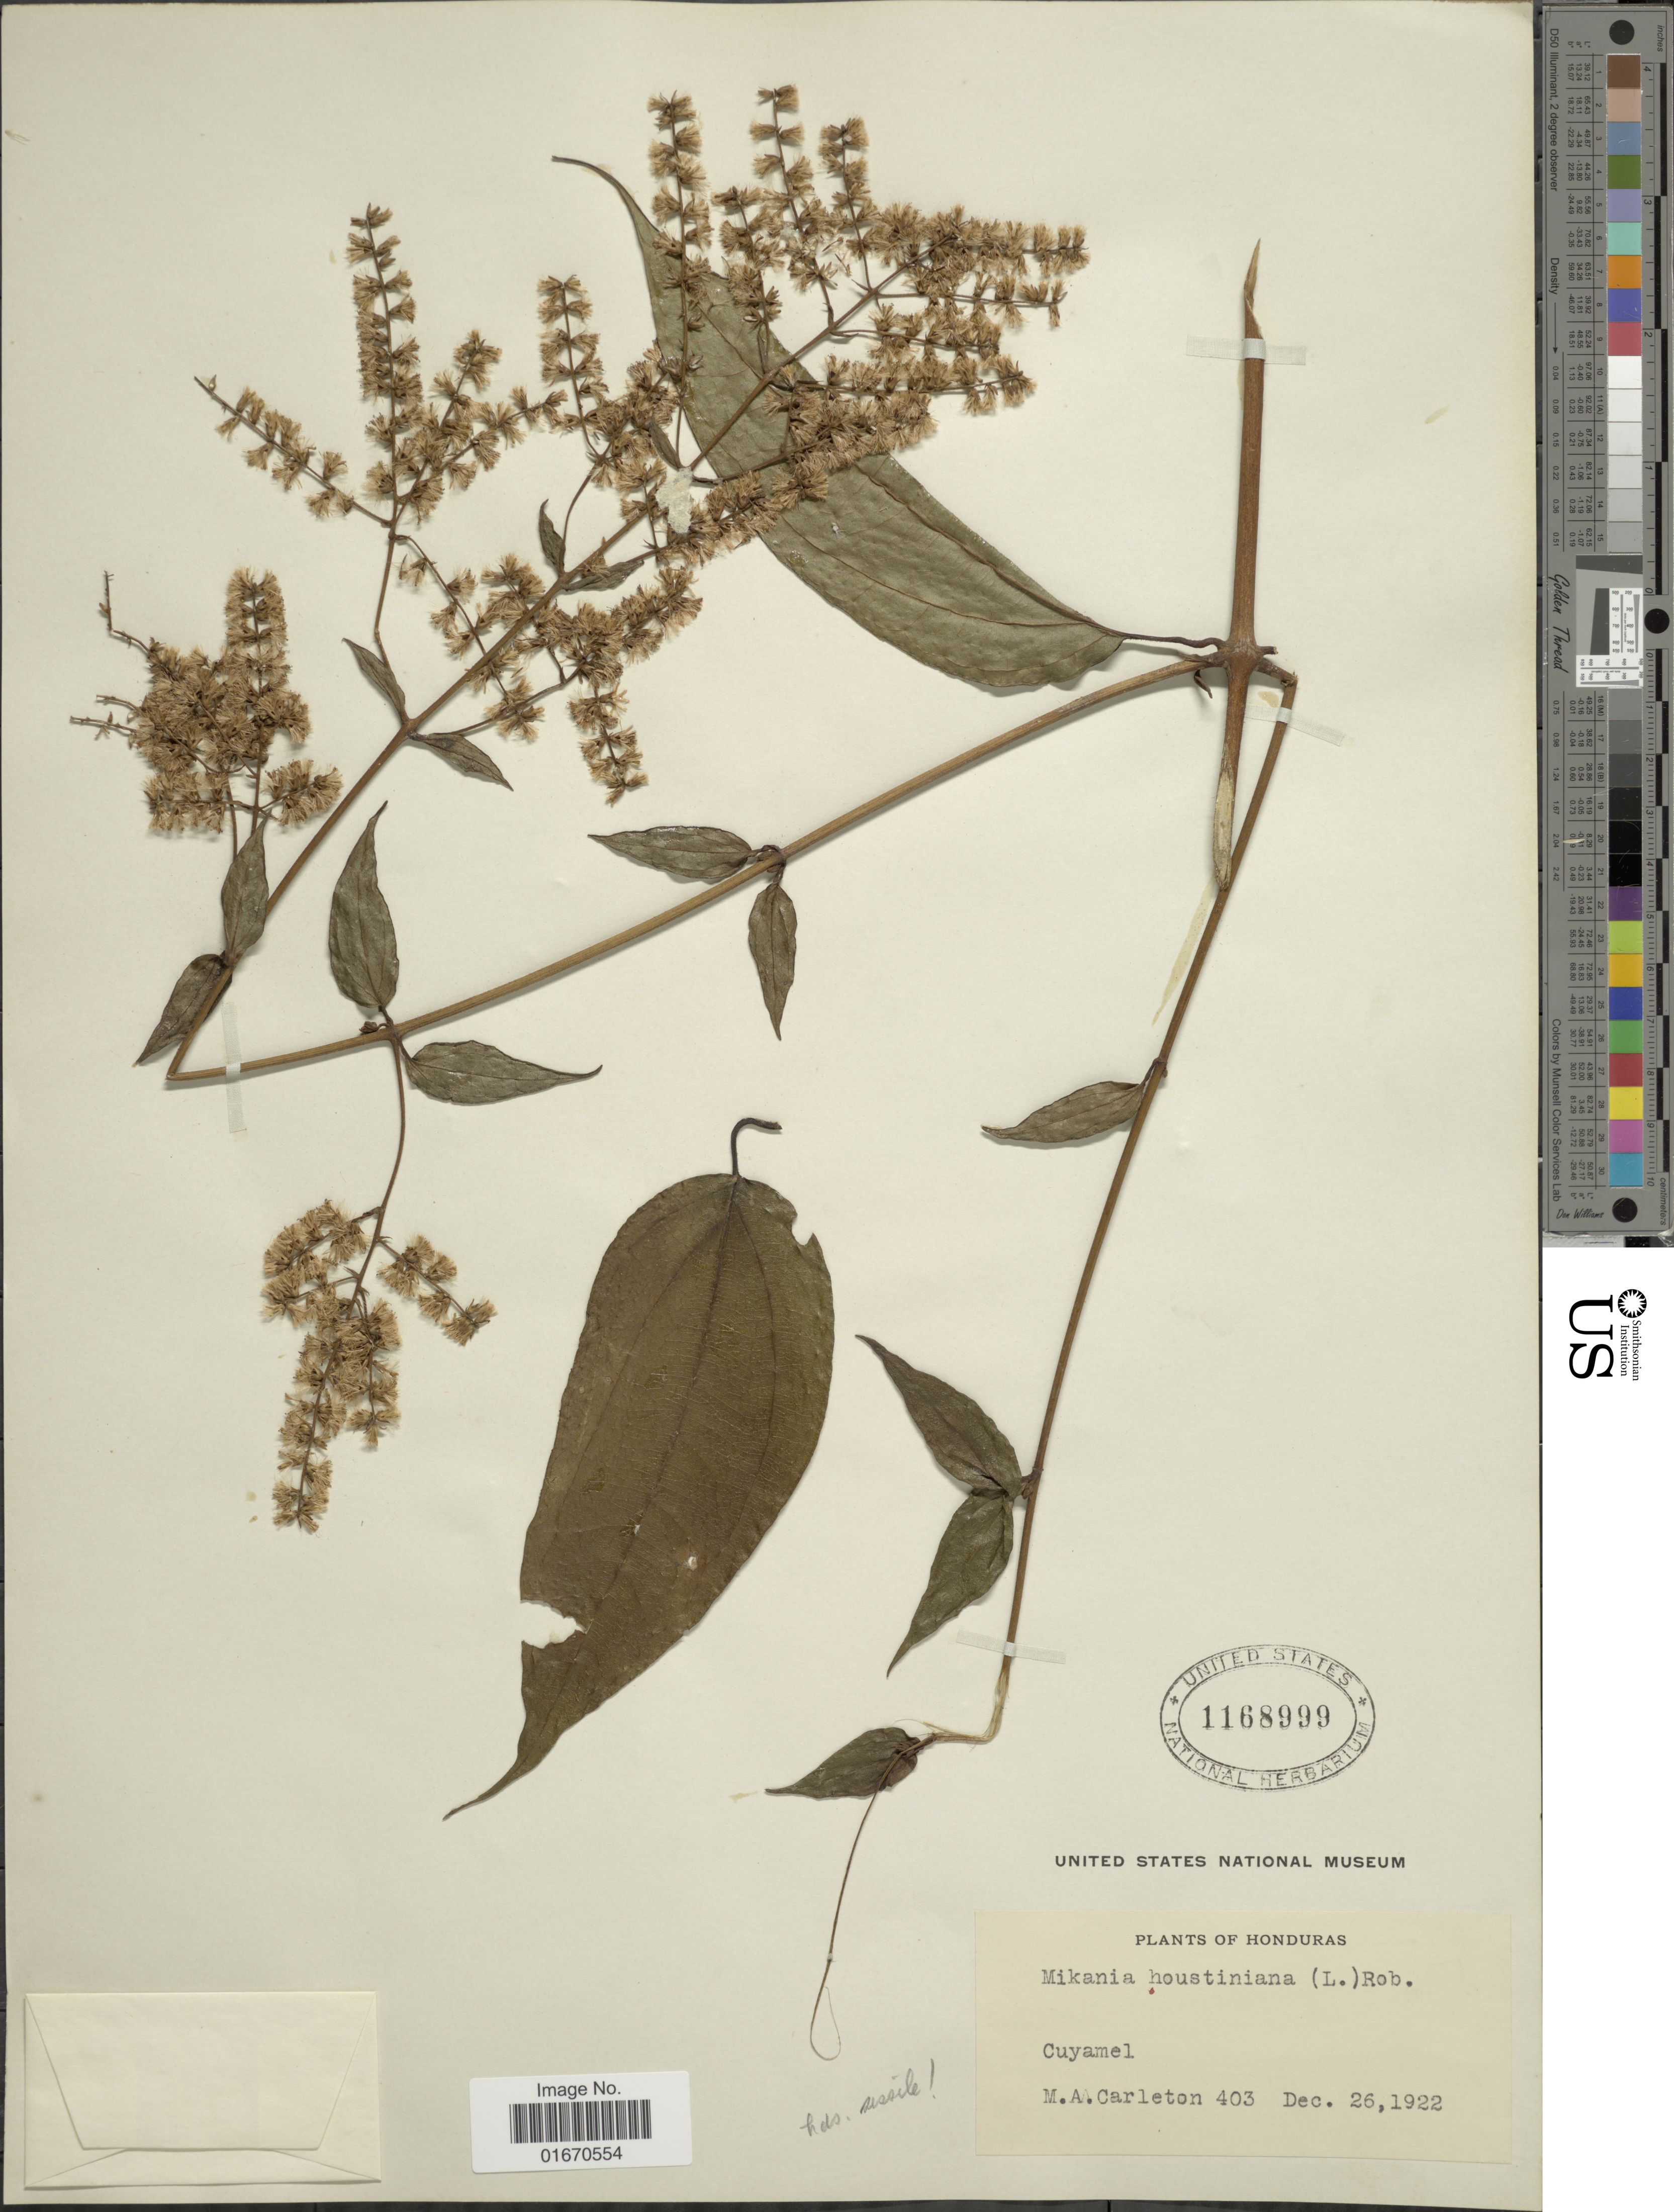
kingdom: Plantae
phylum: Tracheophyta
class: Magnoliopsida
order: Asterales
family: Asteraceae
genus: Mikania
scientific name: Mikania leiostachya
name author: Benth.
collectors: M. A. Carleton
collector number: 403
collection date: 1922-12-26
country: Honduras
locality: Cuyamel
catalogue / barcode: US 1168999